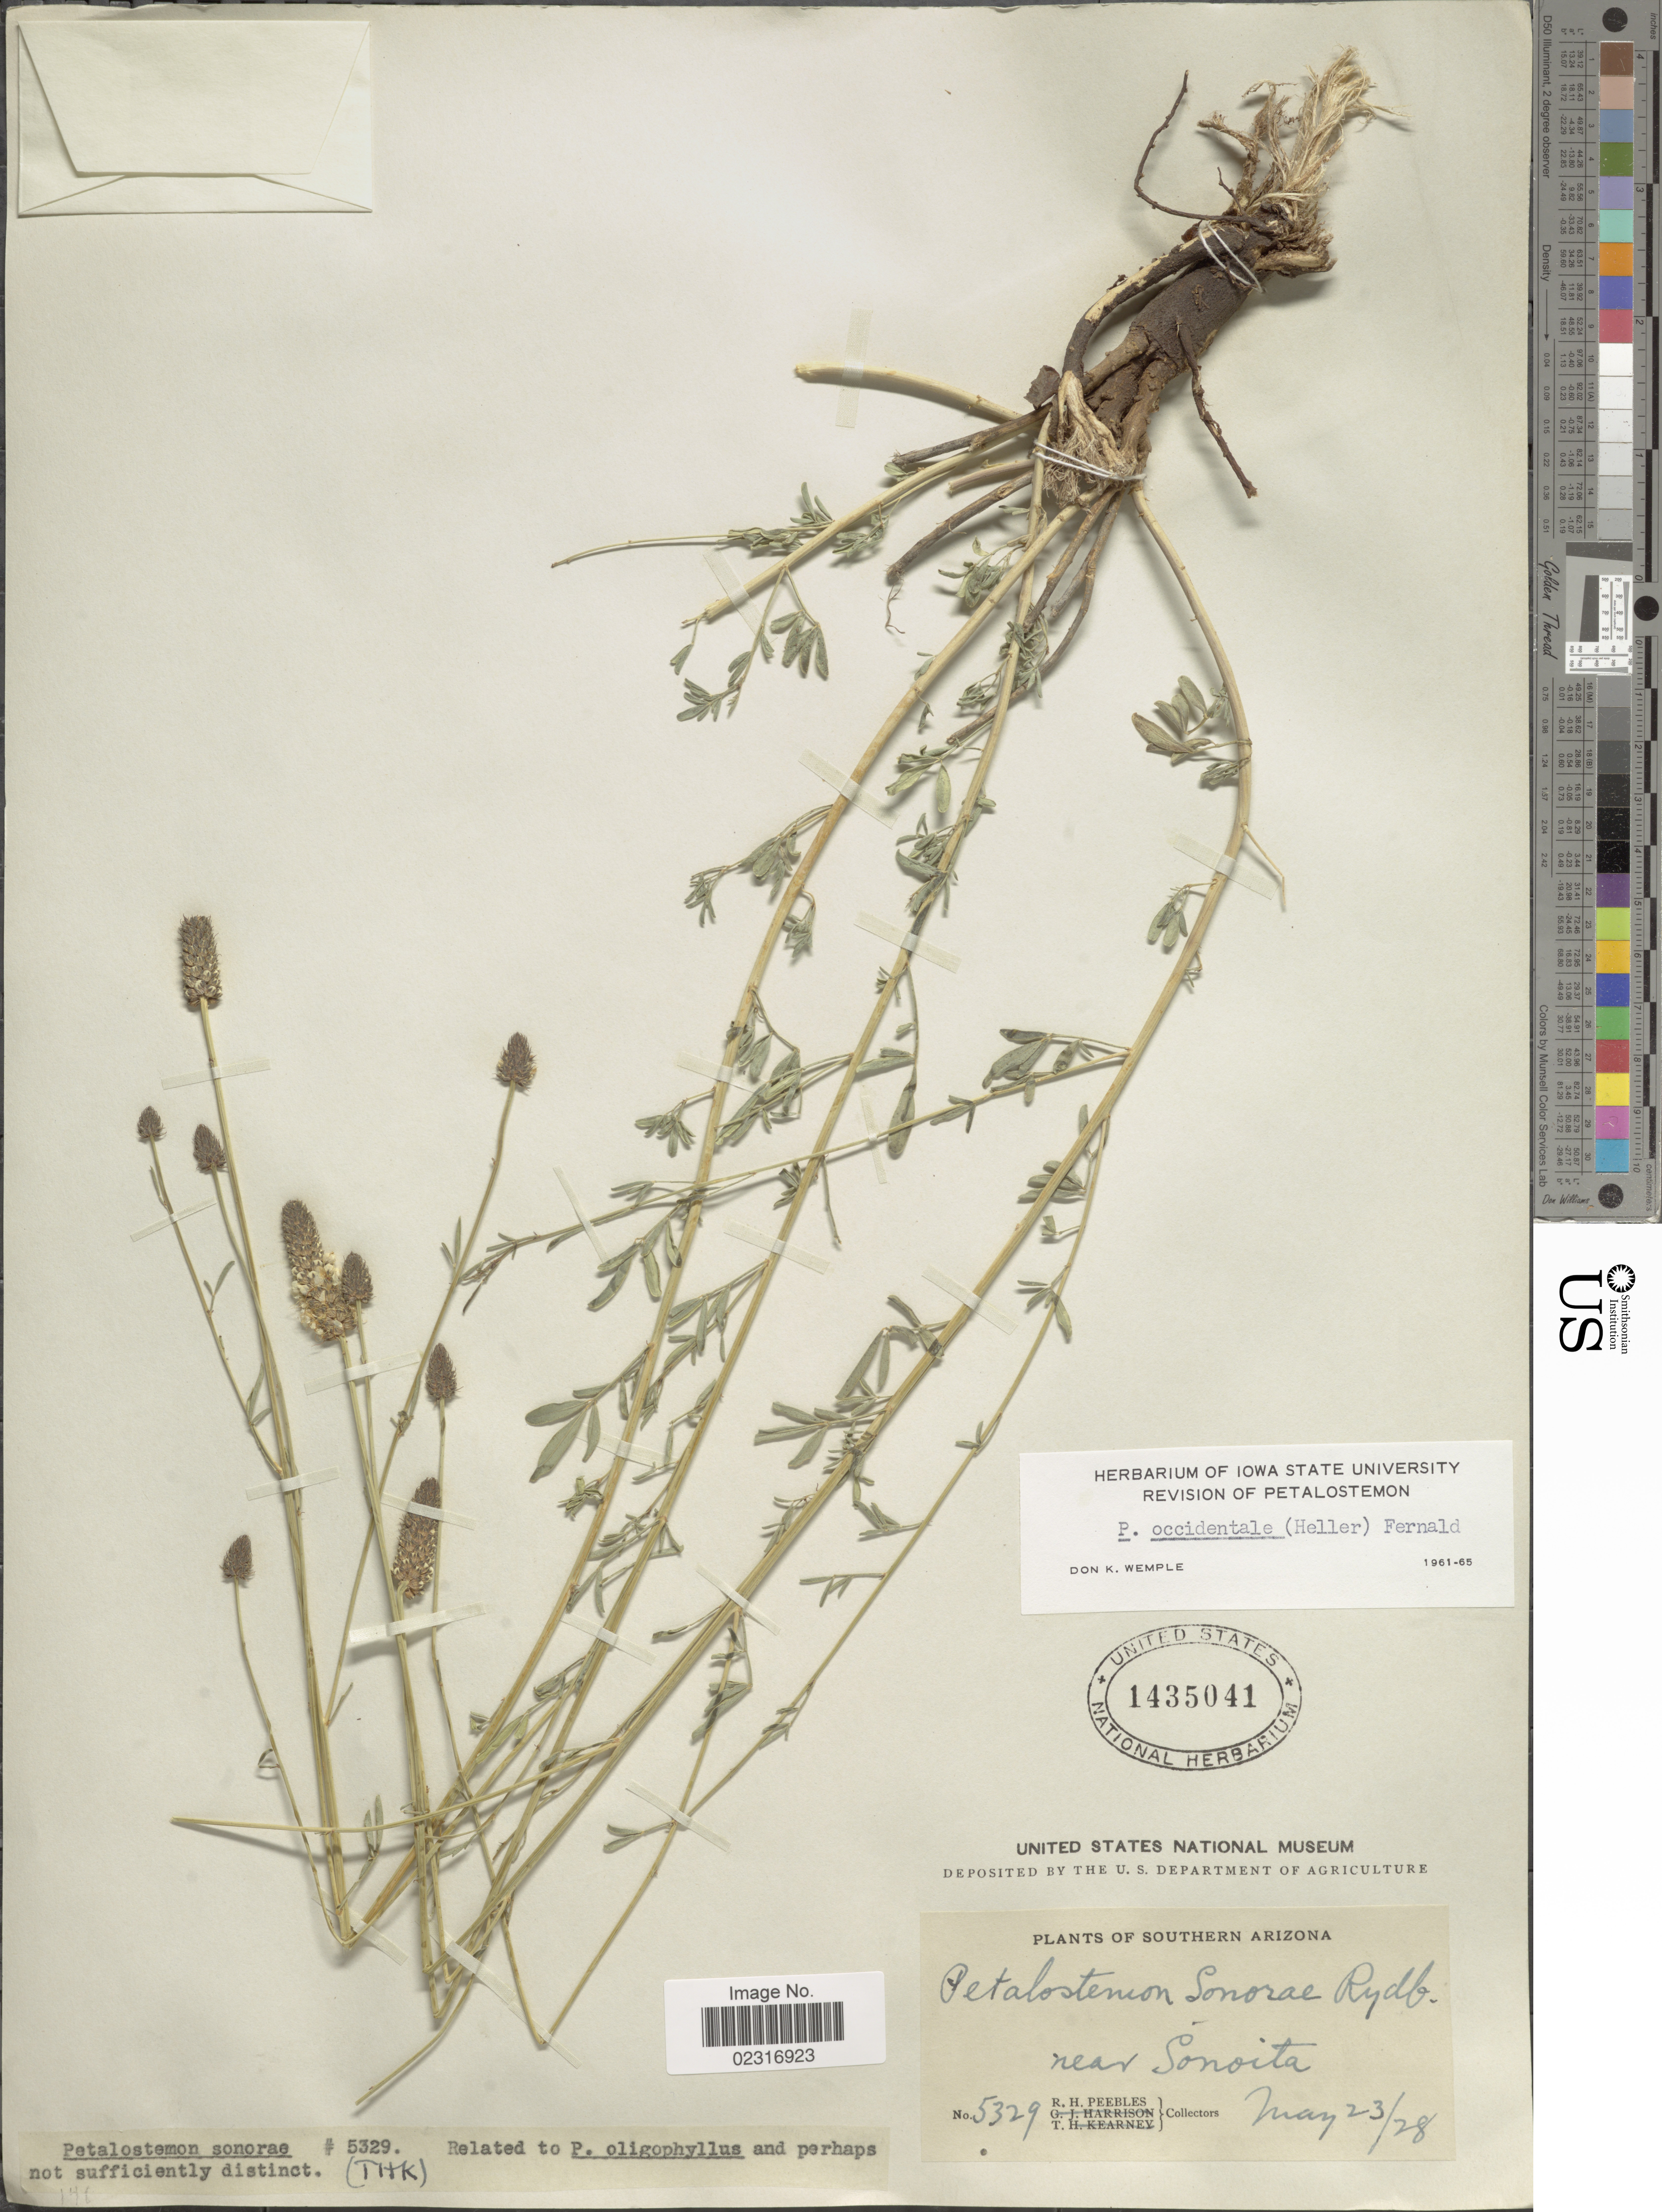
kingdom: Plantae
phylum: Tracheophyta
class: Magnoliopsida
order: Fabales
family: Fabaceae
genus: Dalea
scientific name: Dalea candida var. oligophylla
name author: (Torr) Shinners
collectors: R. H. Peebles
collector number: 5329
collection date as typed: Transcribed d/m/y: 23/5/28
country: United States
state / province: Arizona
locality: Southern Arizona. Near Sonoita.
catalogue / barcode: US 1435041